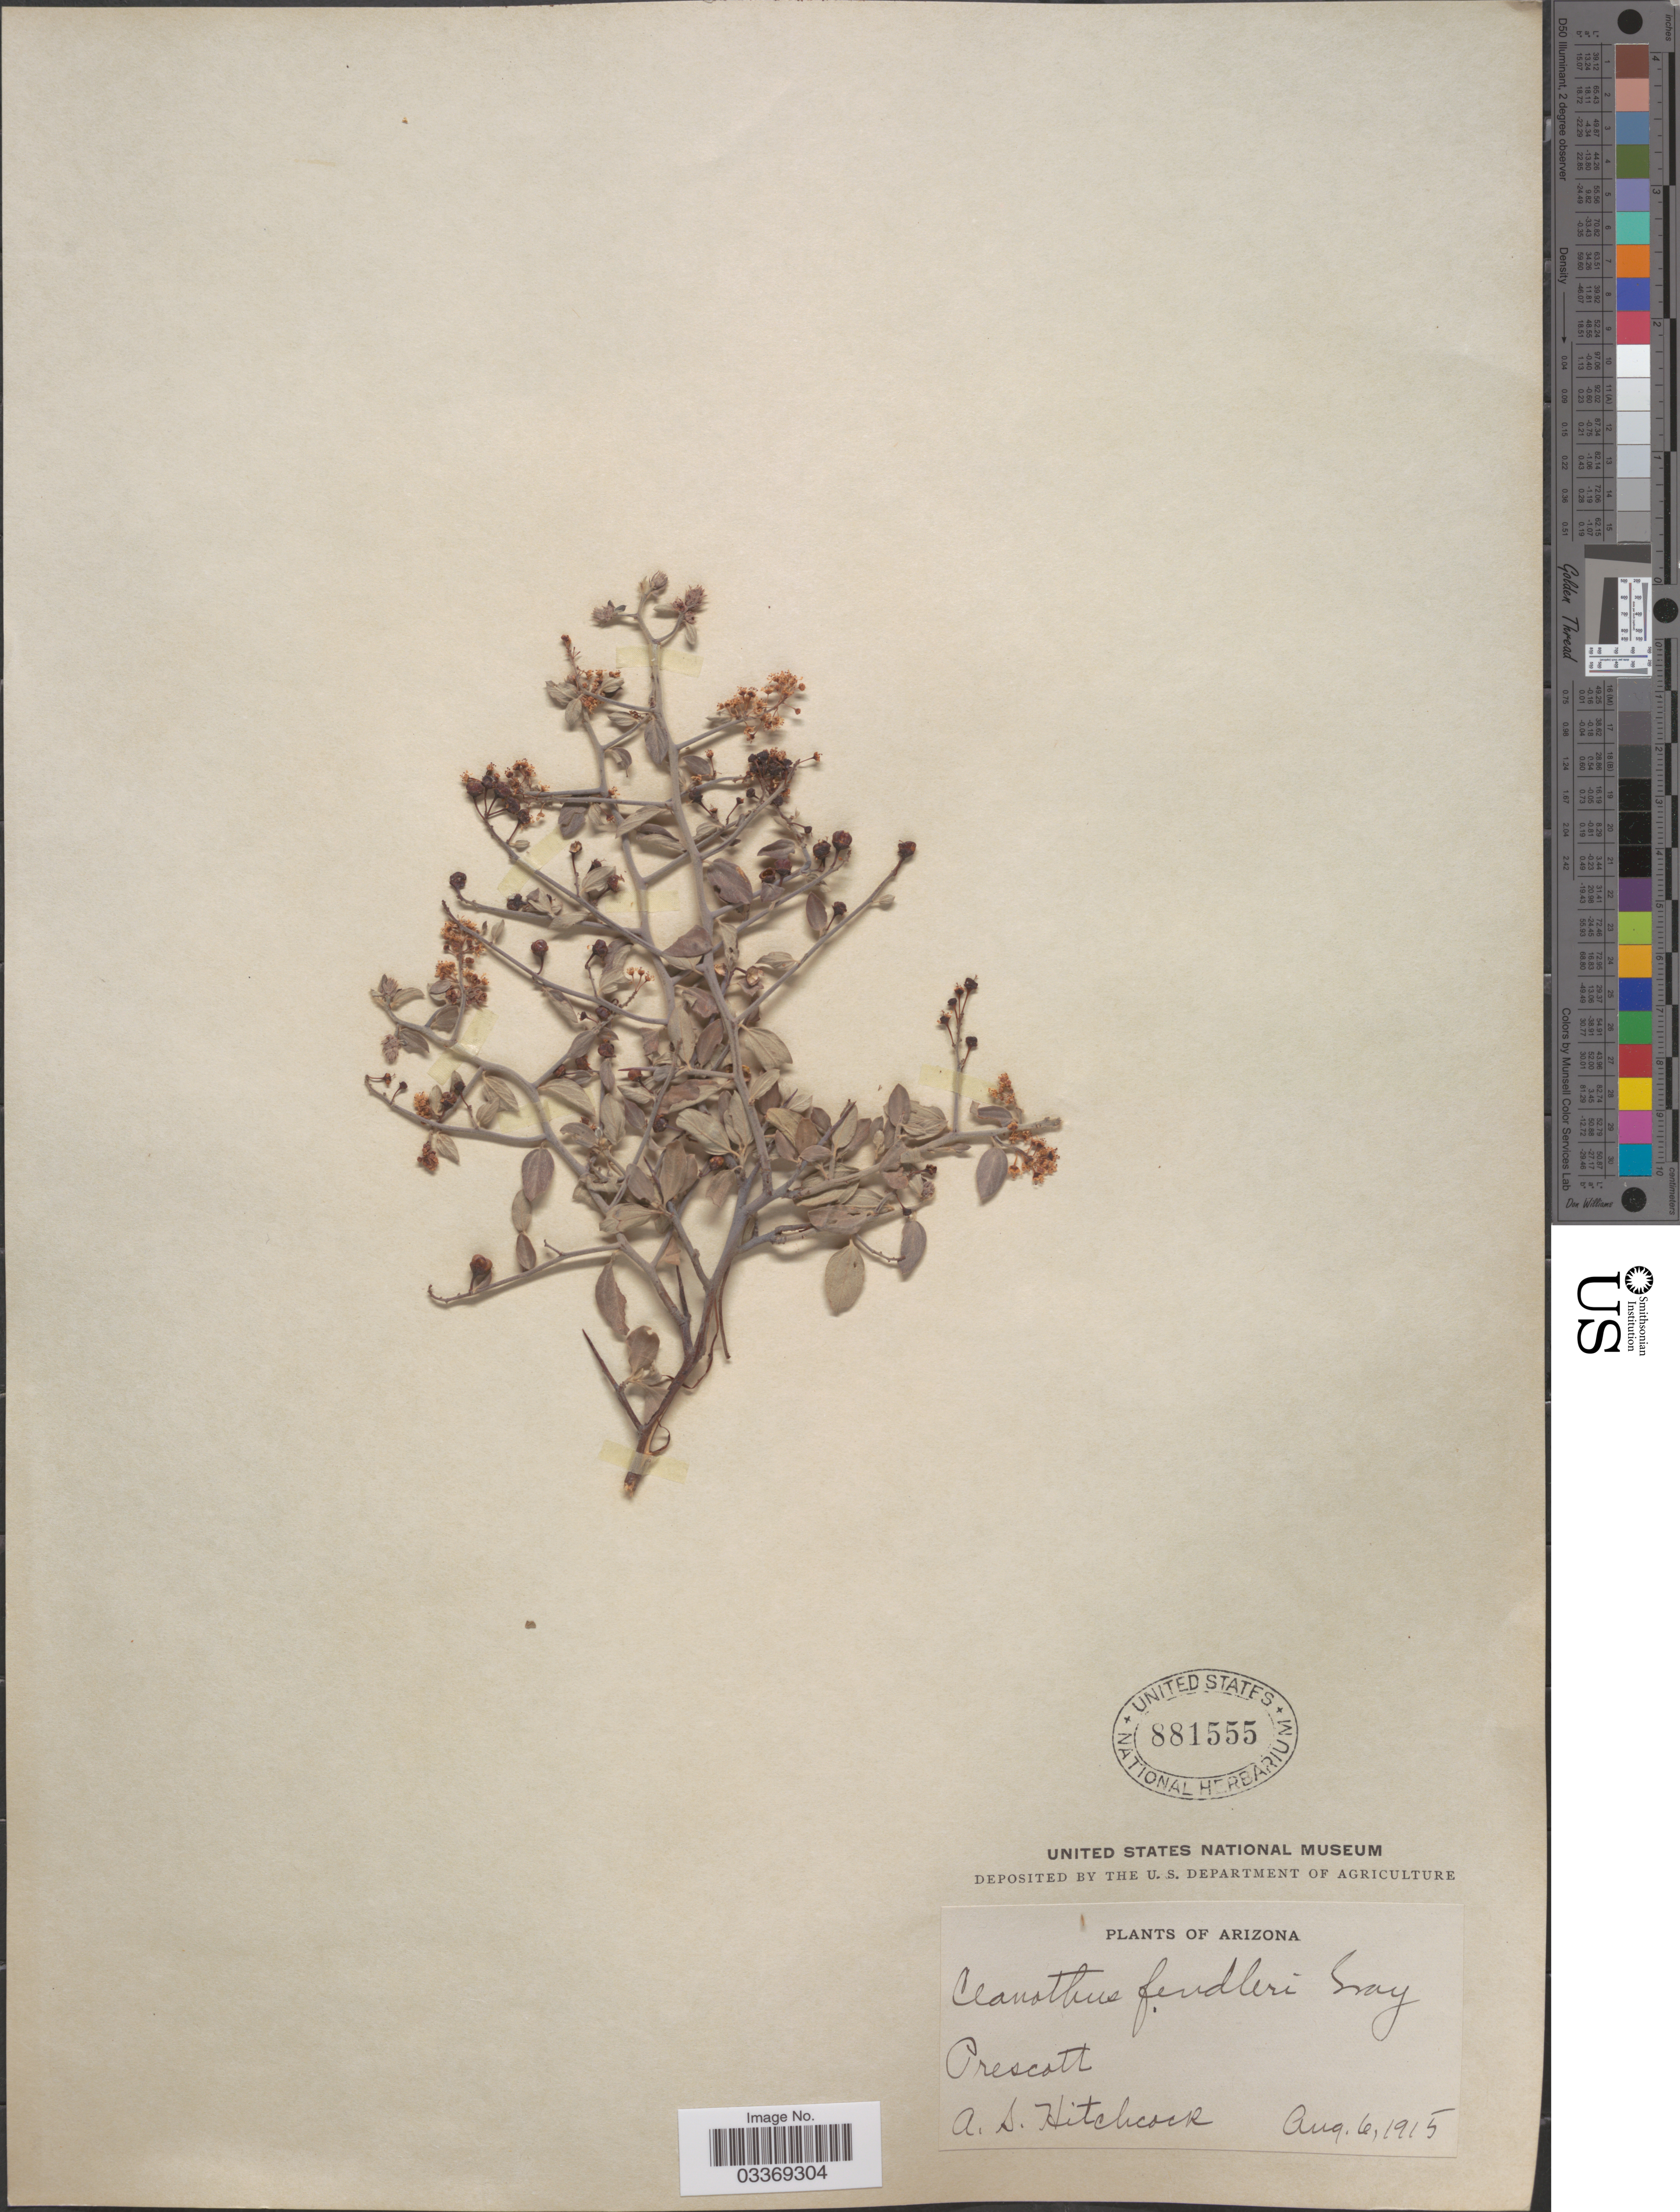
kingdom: Plantae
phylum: Tracheophyta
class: Magnoliopsida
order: Rosales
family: Rhamnaceae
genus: Ceanothus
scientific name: Ceanothus fendleri var. venosus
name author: (A. Gray) Trel.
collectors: A. S. Hitchcock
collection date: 1915-08-06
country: United States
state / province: Arizona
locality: Prescott.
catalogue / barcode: US 881555